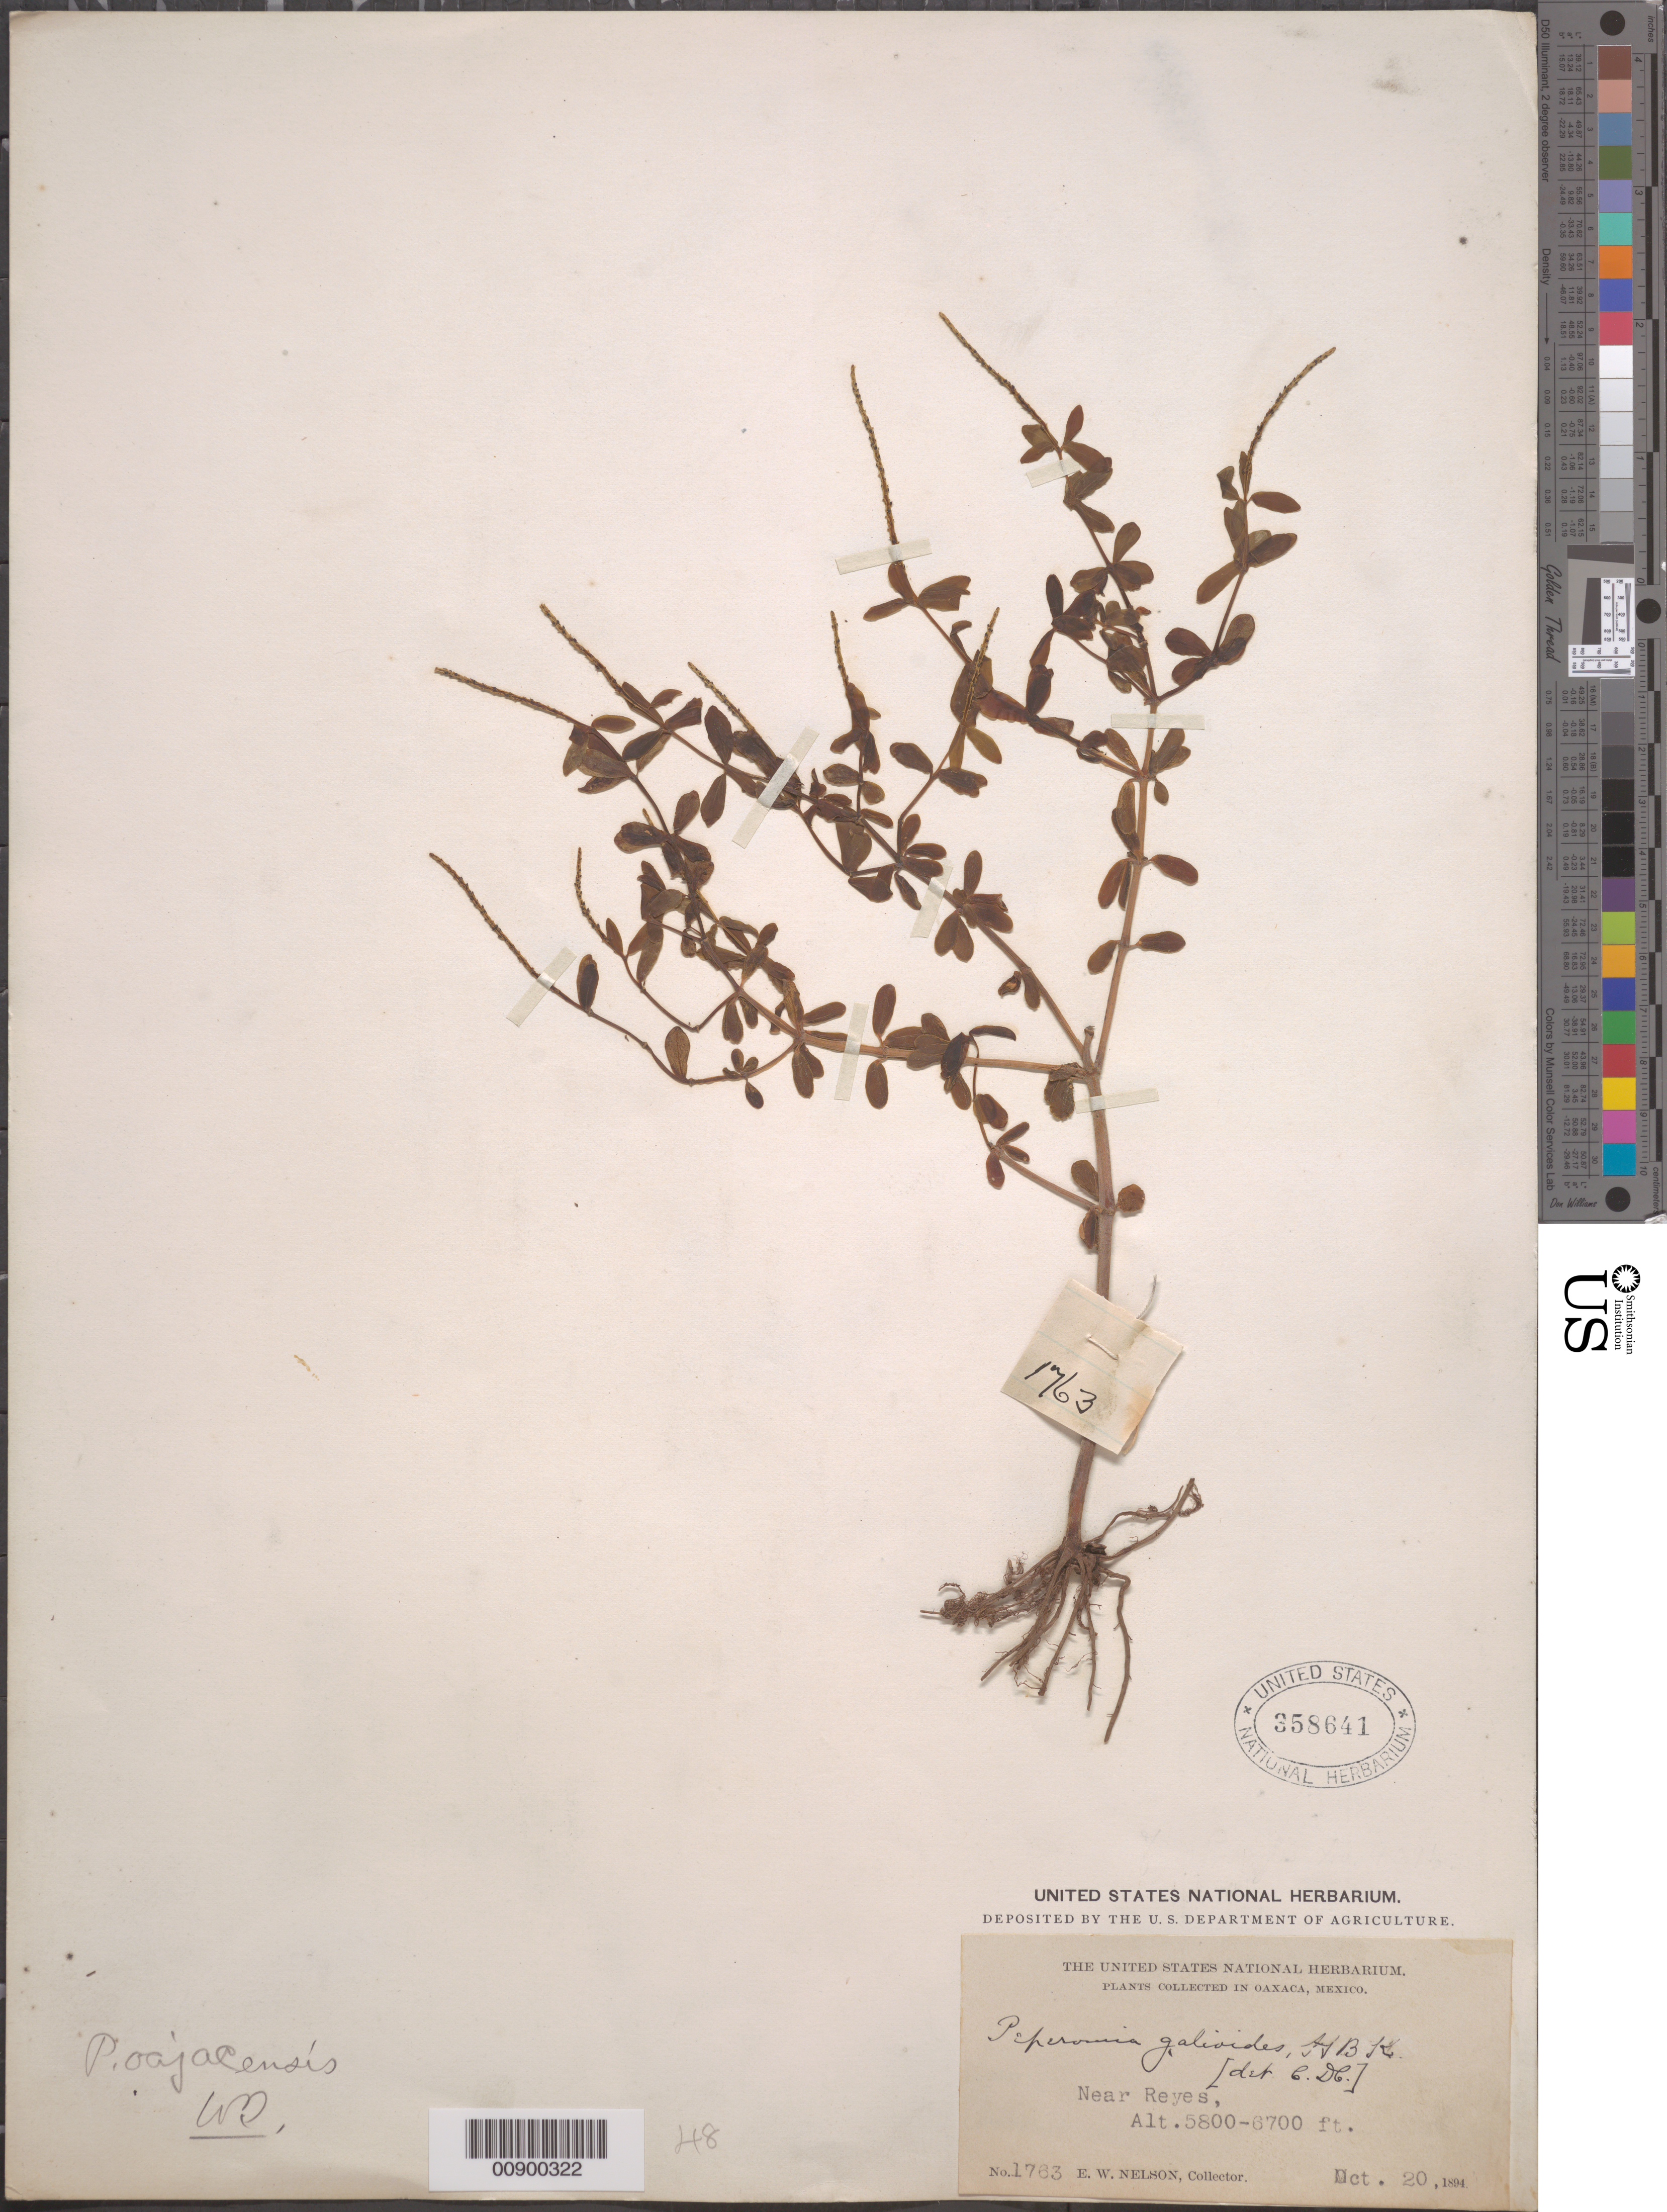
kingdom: Plantae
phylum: Tracheophyta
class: Magnoliopsida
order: Piperales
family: Piperaceae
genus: Peperomia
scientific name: Peperomia galioides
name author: Kunth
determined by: Jiménez, José Estaban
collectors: E. W. Nelson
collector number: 1763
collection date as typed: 20 Oct 1894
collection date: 1894-10-20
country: Mexico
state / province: Oaxaca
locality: Oaxaca: near Reyes.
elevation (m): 1768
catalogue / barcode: US 358641